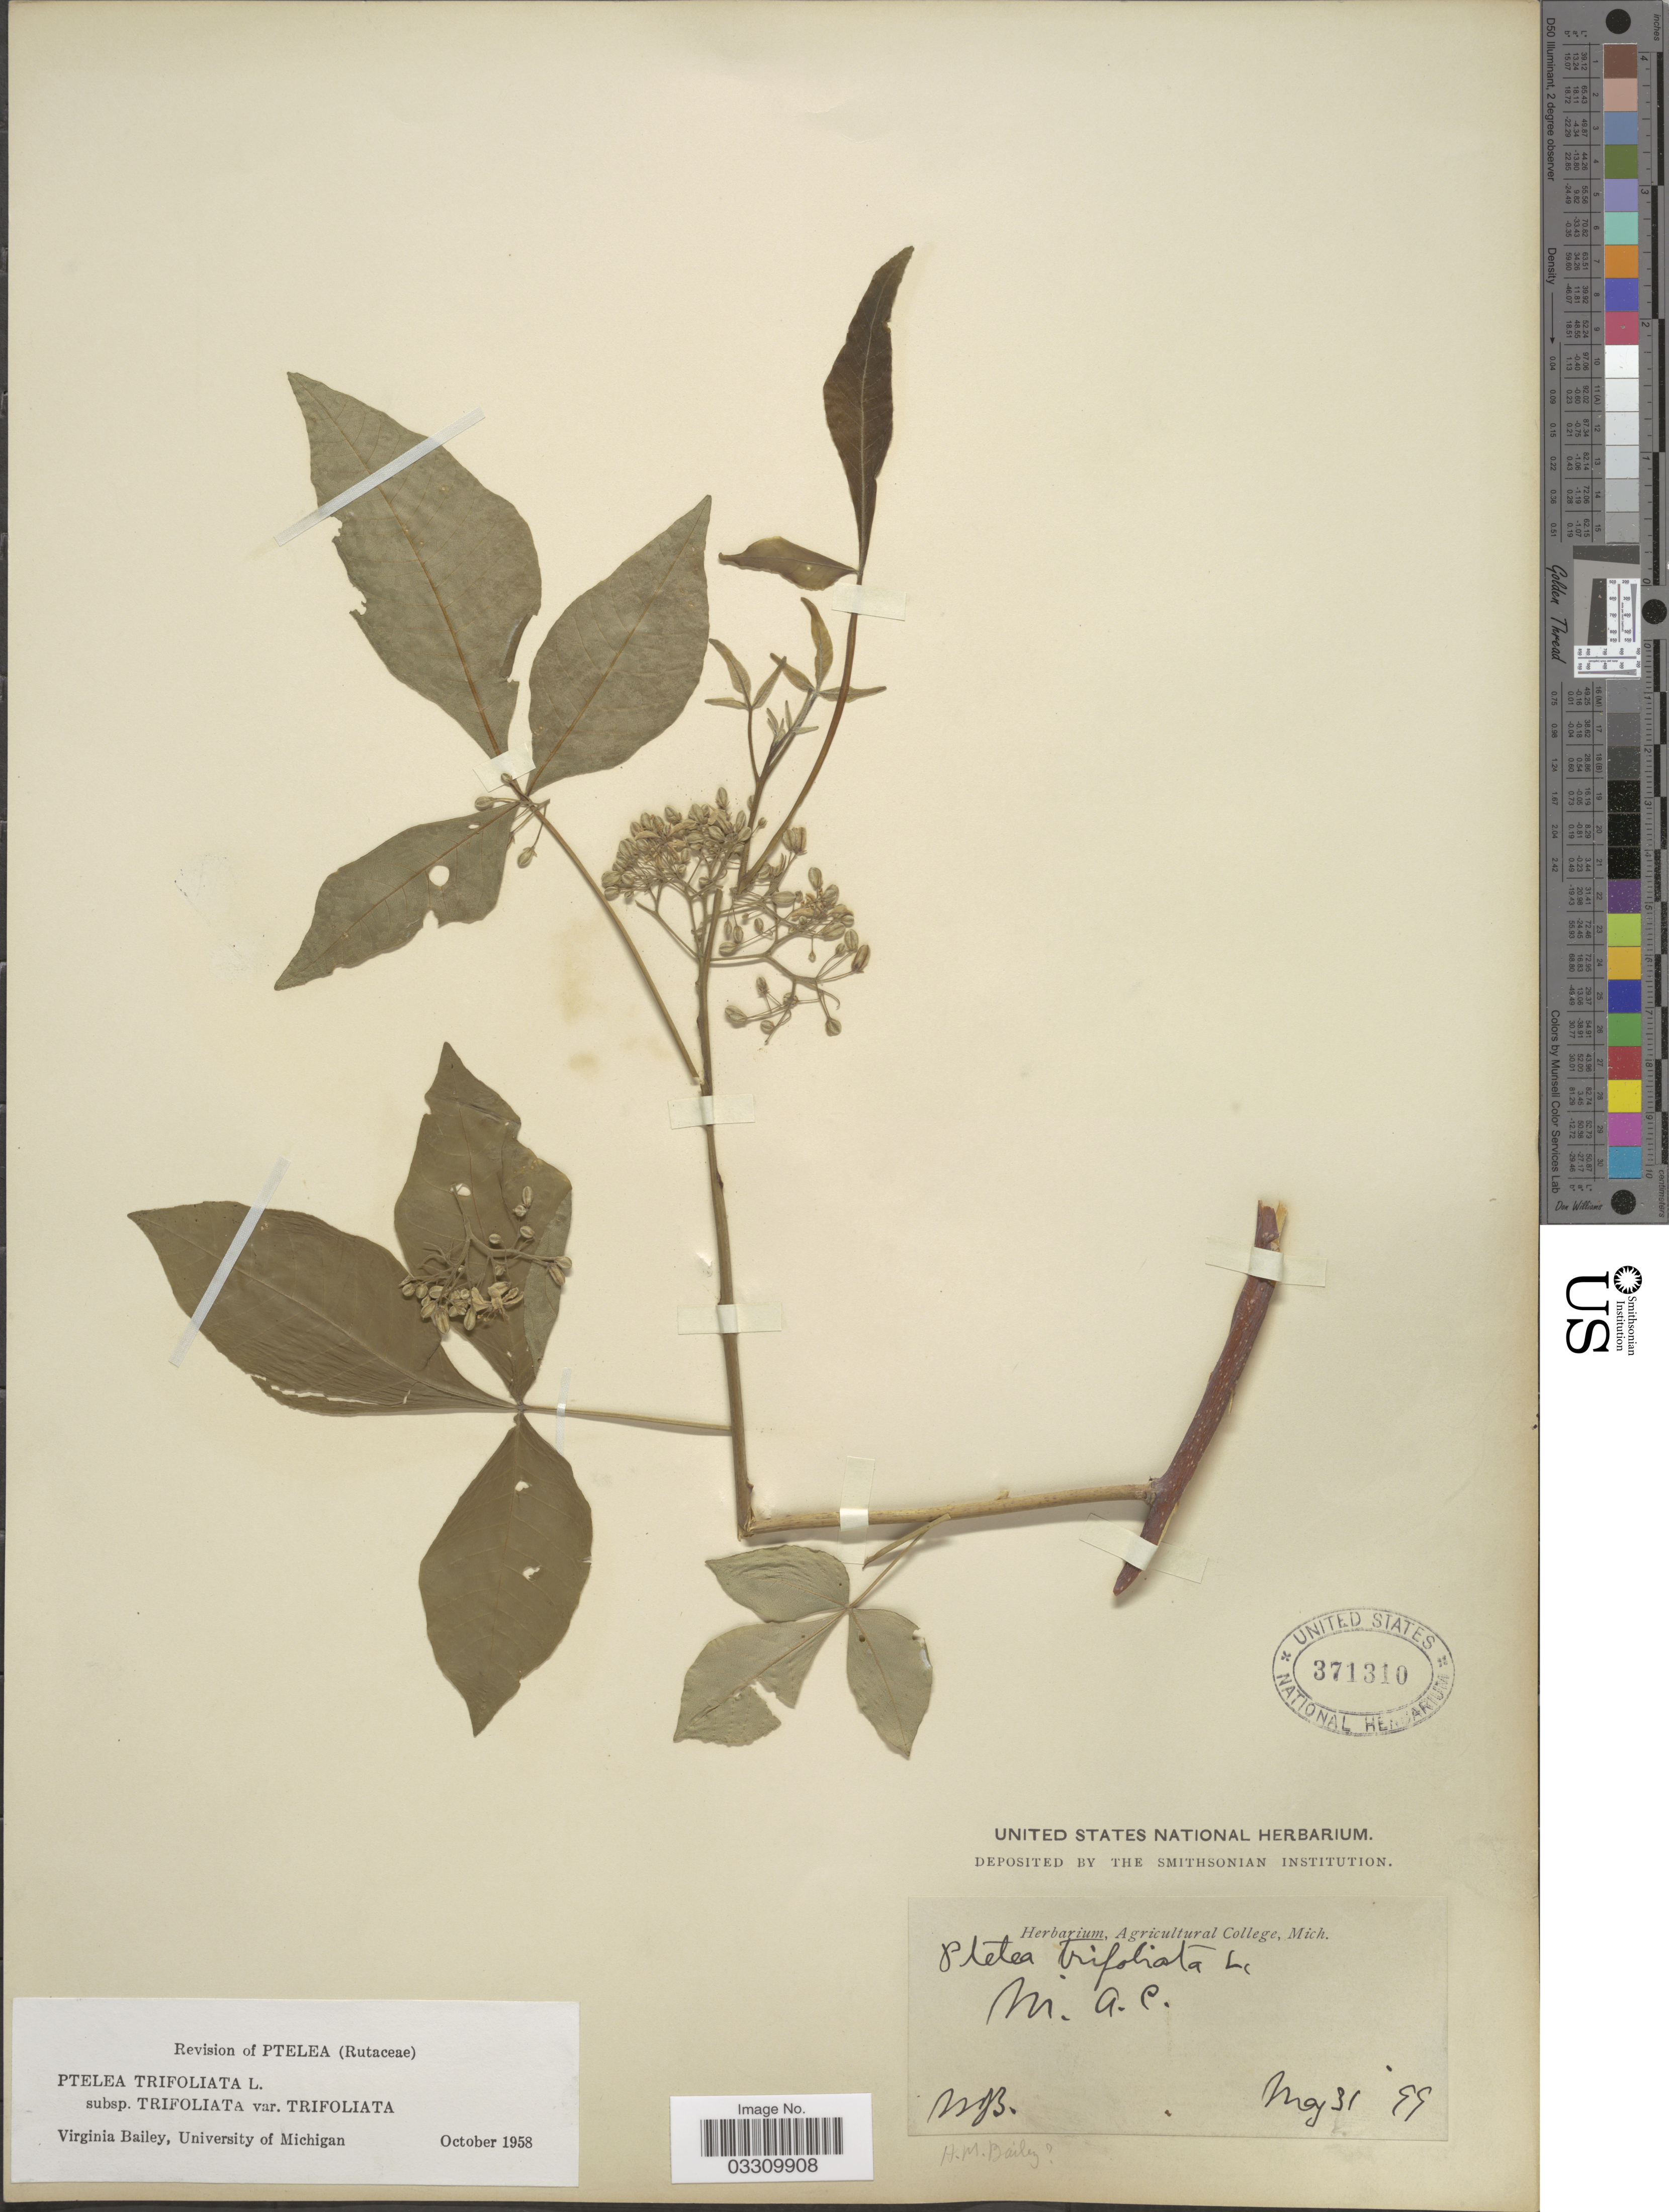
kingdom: Plantae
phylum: Tracheophyta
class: Magnoliopsida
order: Sapindales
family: Rutaceae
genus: Ptelea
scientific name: Ptelea trifoliata var. trifoliata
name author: L.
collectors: H. Bailey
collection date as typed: Transcribed d/m/y: 31/5/99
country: United States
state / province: Michigan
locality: M.A.C.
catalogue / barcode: US 371310